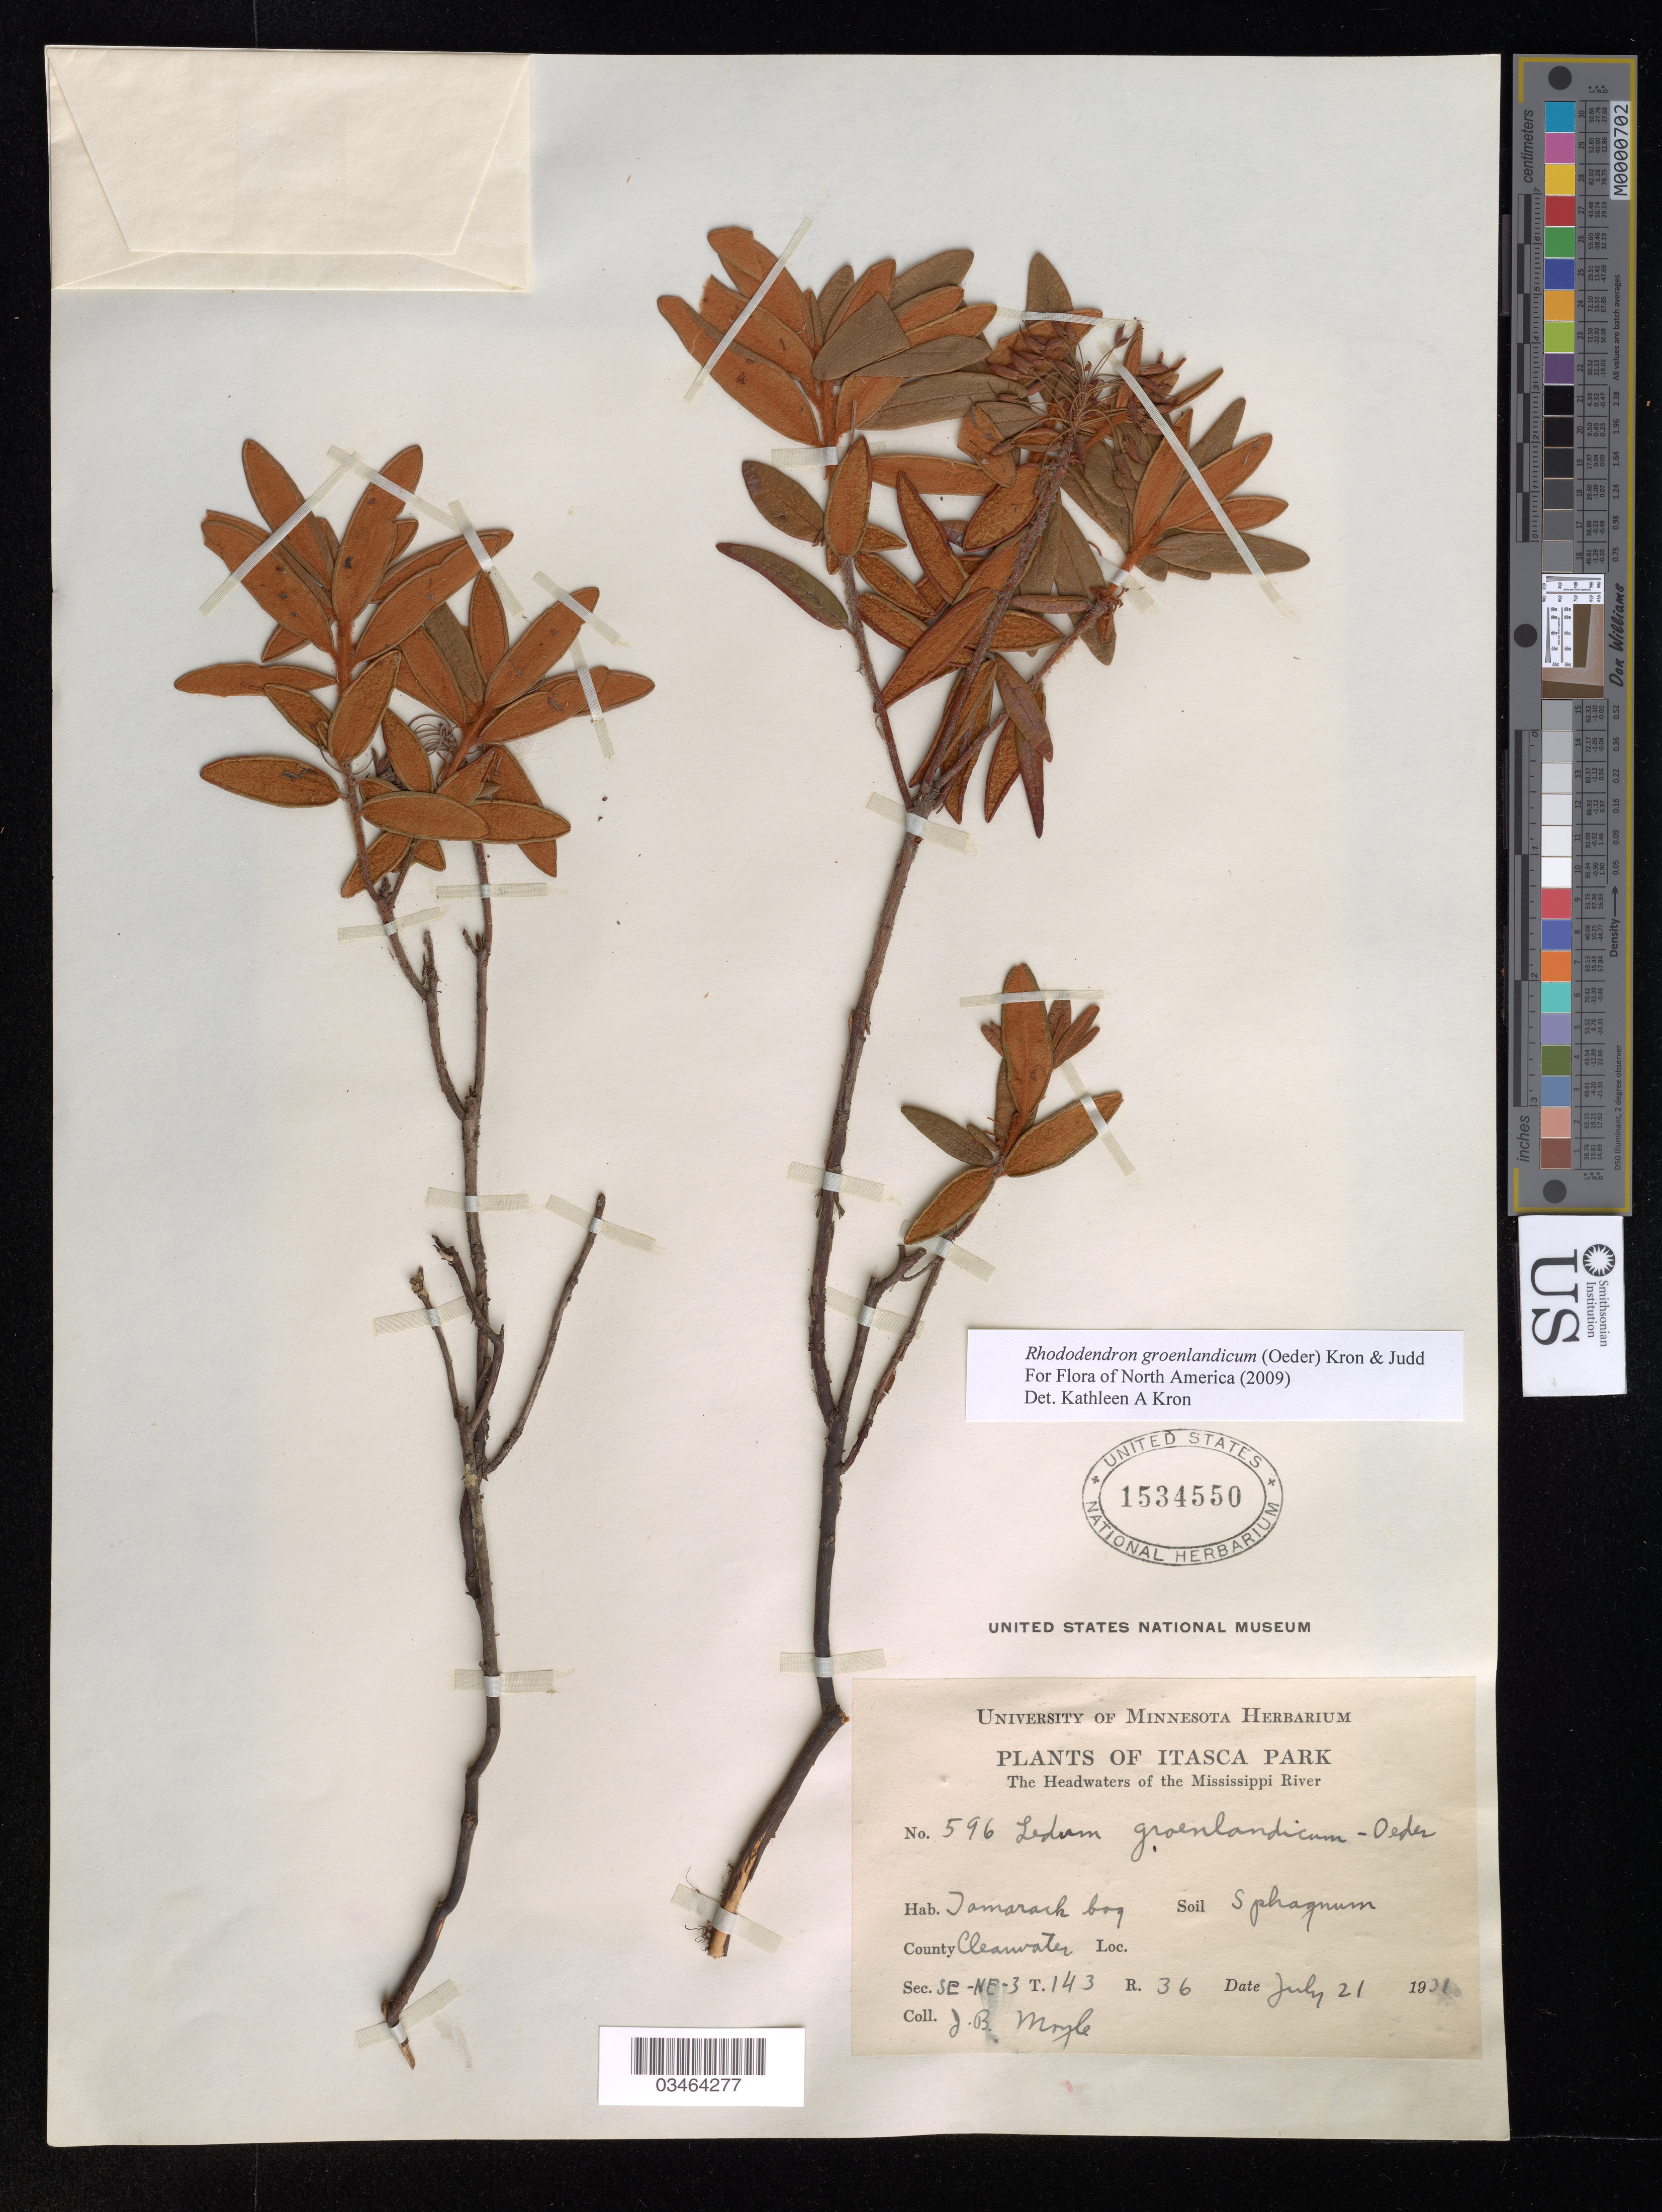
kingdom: Plantae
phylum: Tracheophyta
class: Magnoliopsida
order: Ericales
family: Ericaceae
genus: Rhododendron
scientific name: Rhododendron groenlandicum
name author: (Oeder) Kron & Judd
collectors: J. B. Mayle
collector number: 596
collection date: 1931-07-21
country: United States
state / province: Mississippi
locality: Itasca Park. The Headwaters of the Mississippi river. Tamarack bog. County Clearwater. Sec. SE-NE-3 T.143 R.36.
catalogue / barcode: US 1534550